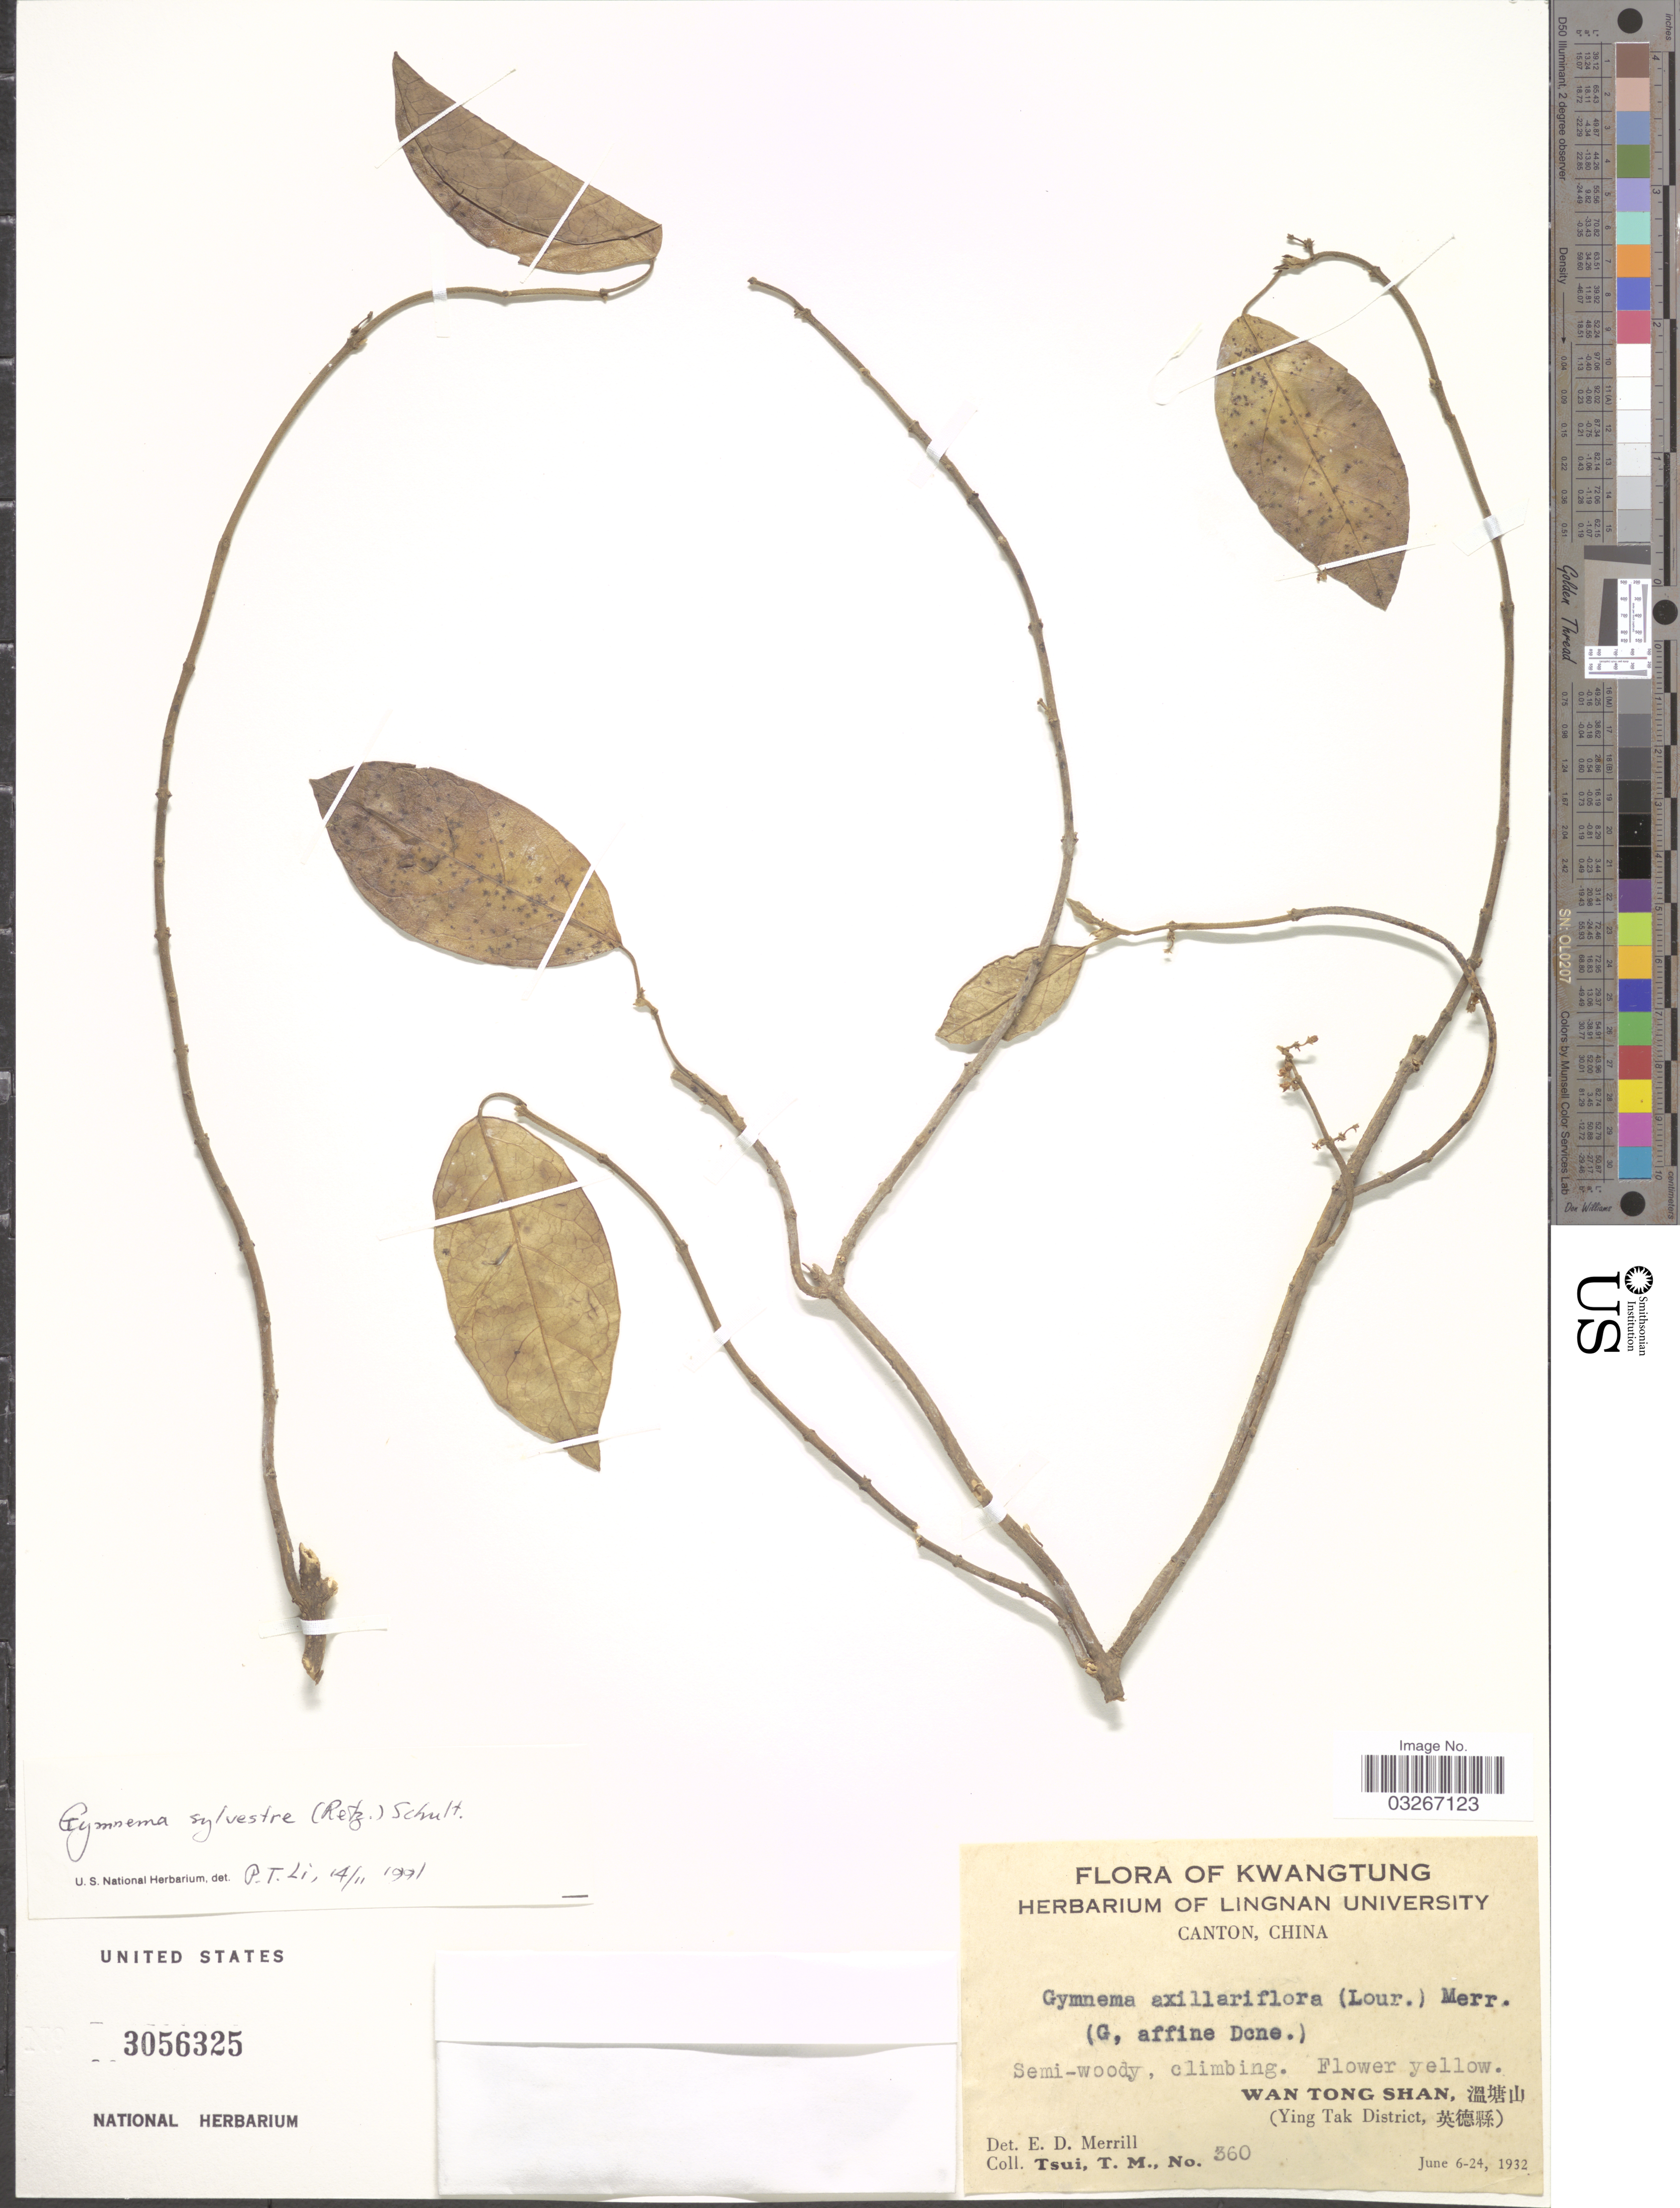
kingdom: Plantae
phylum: Tracheophyta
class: Magnoliopsida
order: Gentianales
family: Apocynaceae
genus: Gymnema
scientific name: Gymnema sylvestre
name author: (Retz.) R. Br. ex Schult. in Roem. & Schult.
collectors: T. Tsui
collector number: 360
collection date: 1932-06-06/1932-06-24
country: China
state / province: Guangdong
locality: Kwangtung. Wan Tong Shan, X. (Ying Tak District, X).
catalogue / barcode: US 3056325